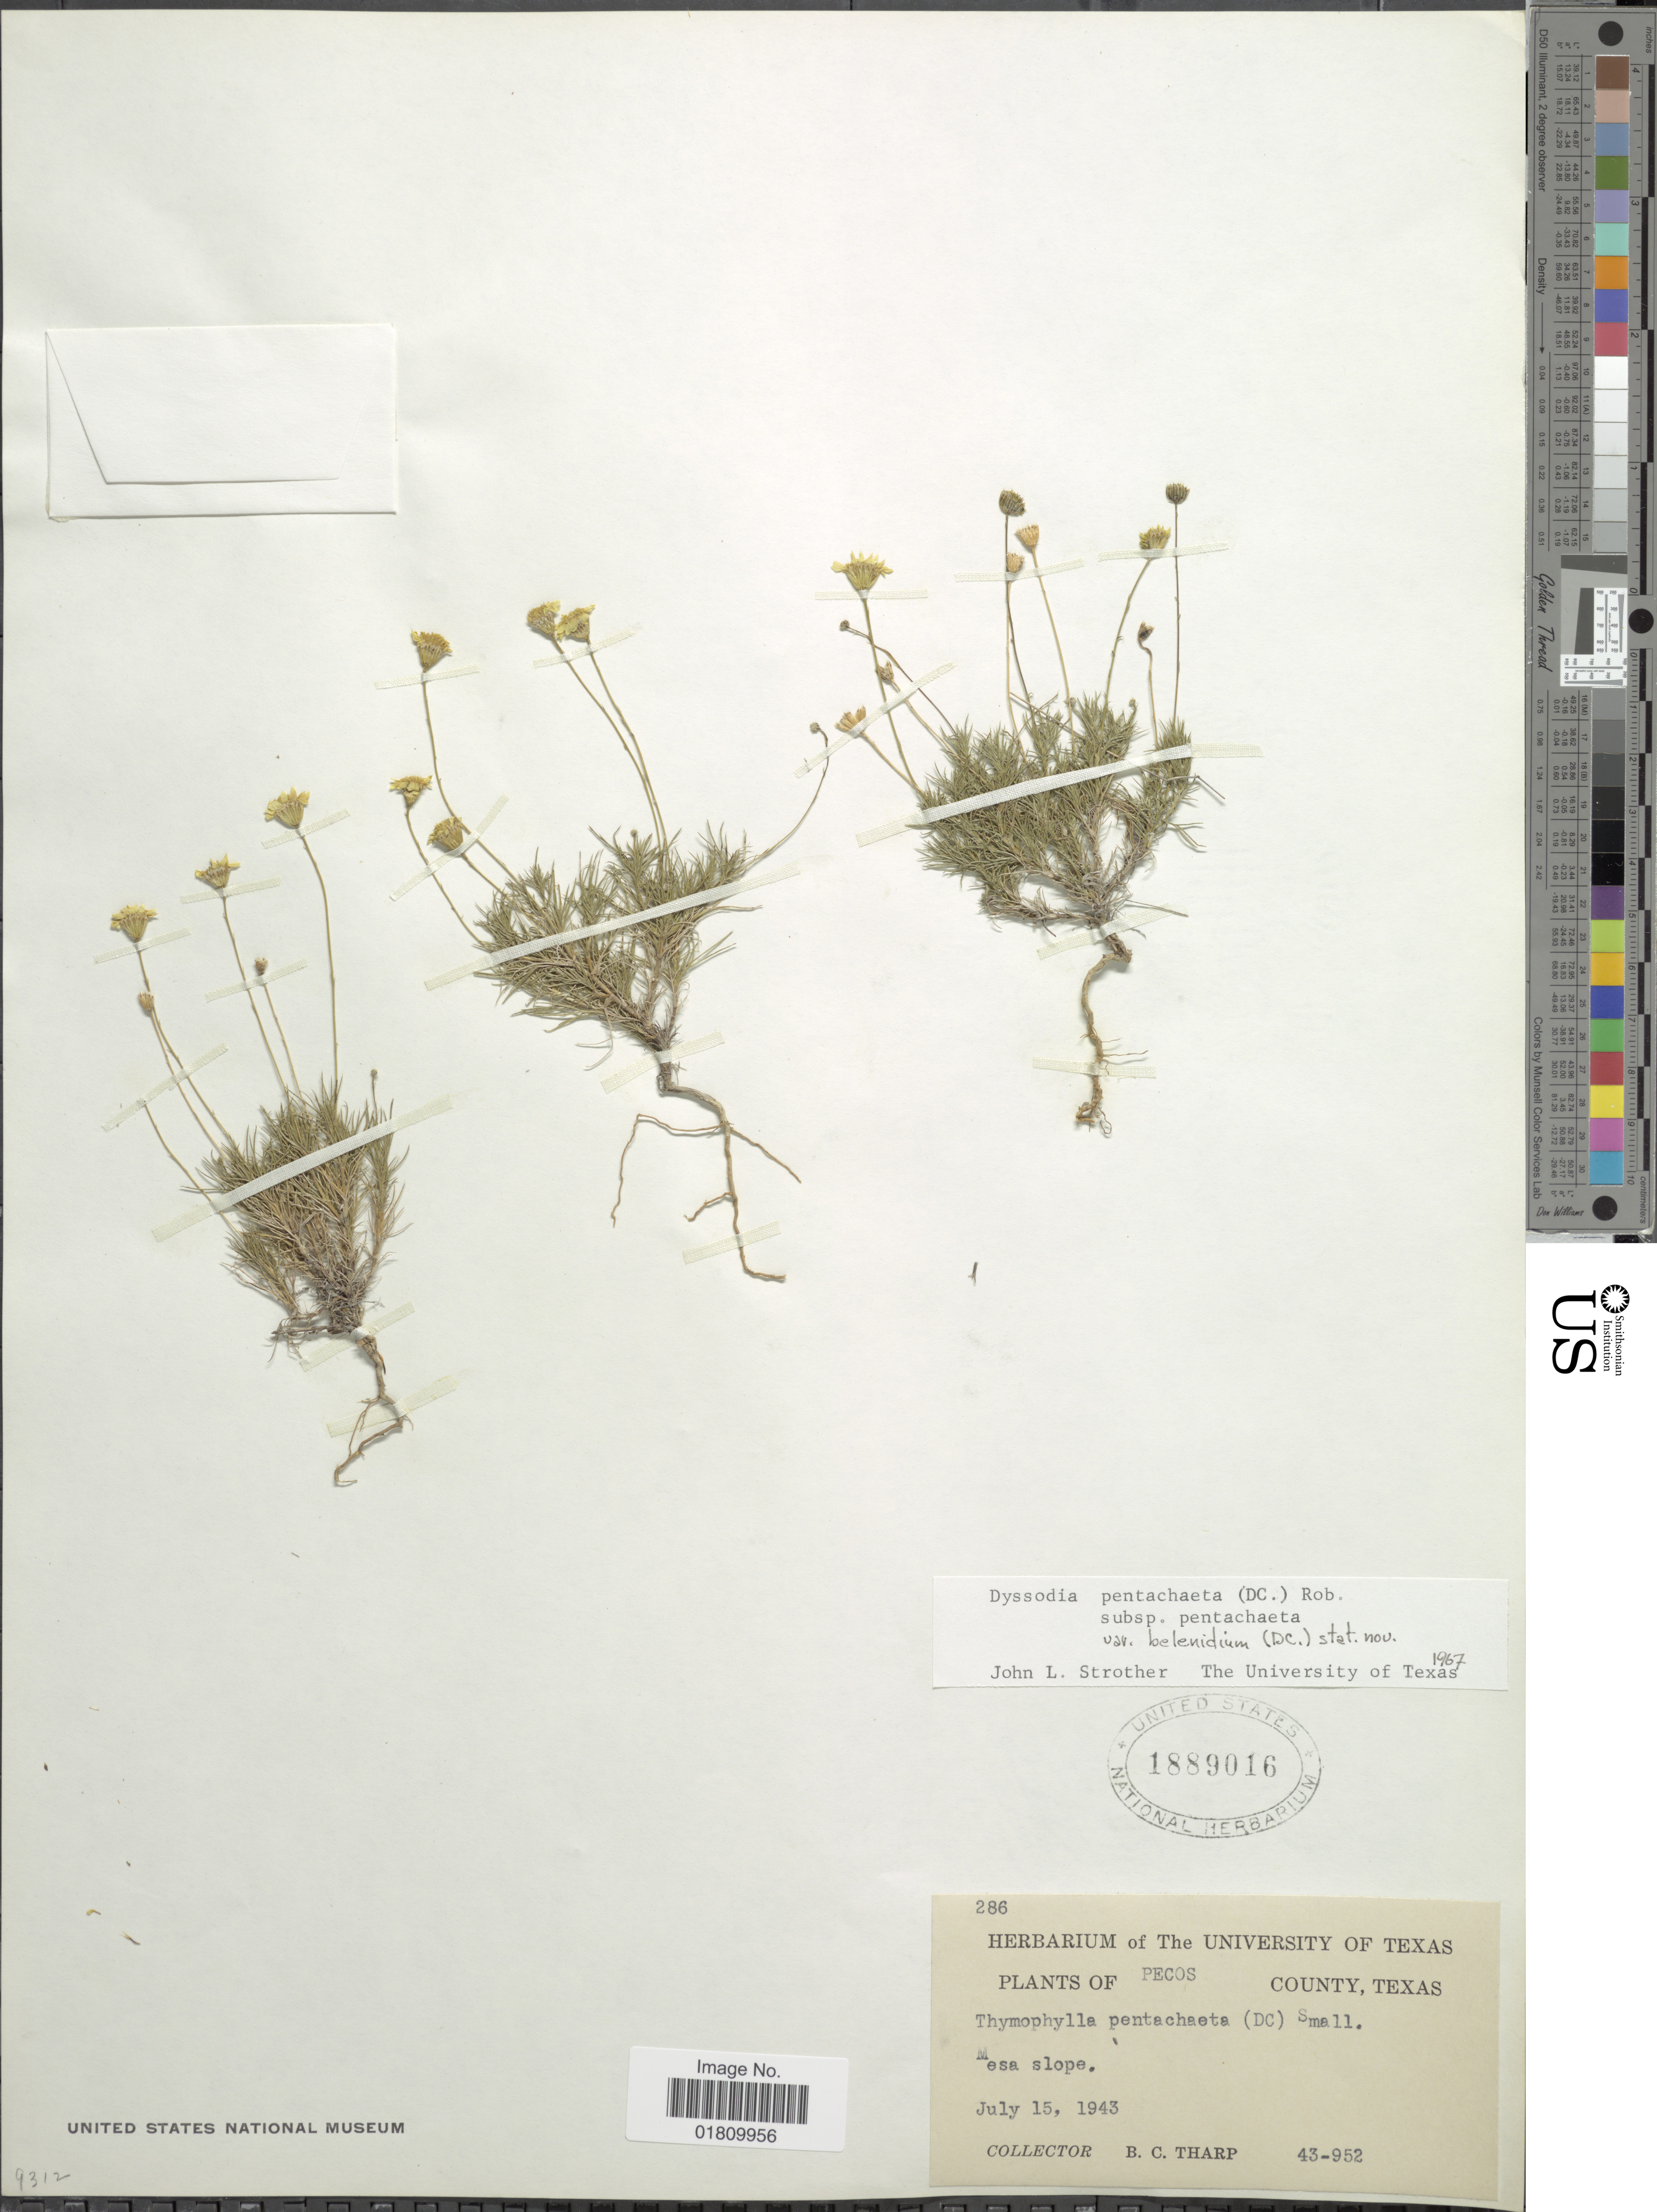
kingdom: Plantae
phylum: Tracheophyta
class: Magnoliopsida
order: Asterales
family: Asteraceae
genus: Thymophylla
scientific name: Thymophylla pentachaeta var. belenidium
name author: (DC.) Strother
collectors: B. C. Tharp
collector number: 286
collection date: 1943-07-15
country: United States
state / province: Texas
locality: Pecos County, Mesa slope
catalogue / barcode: US 1889016